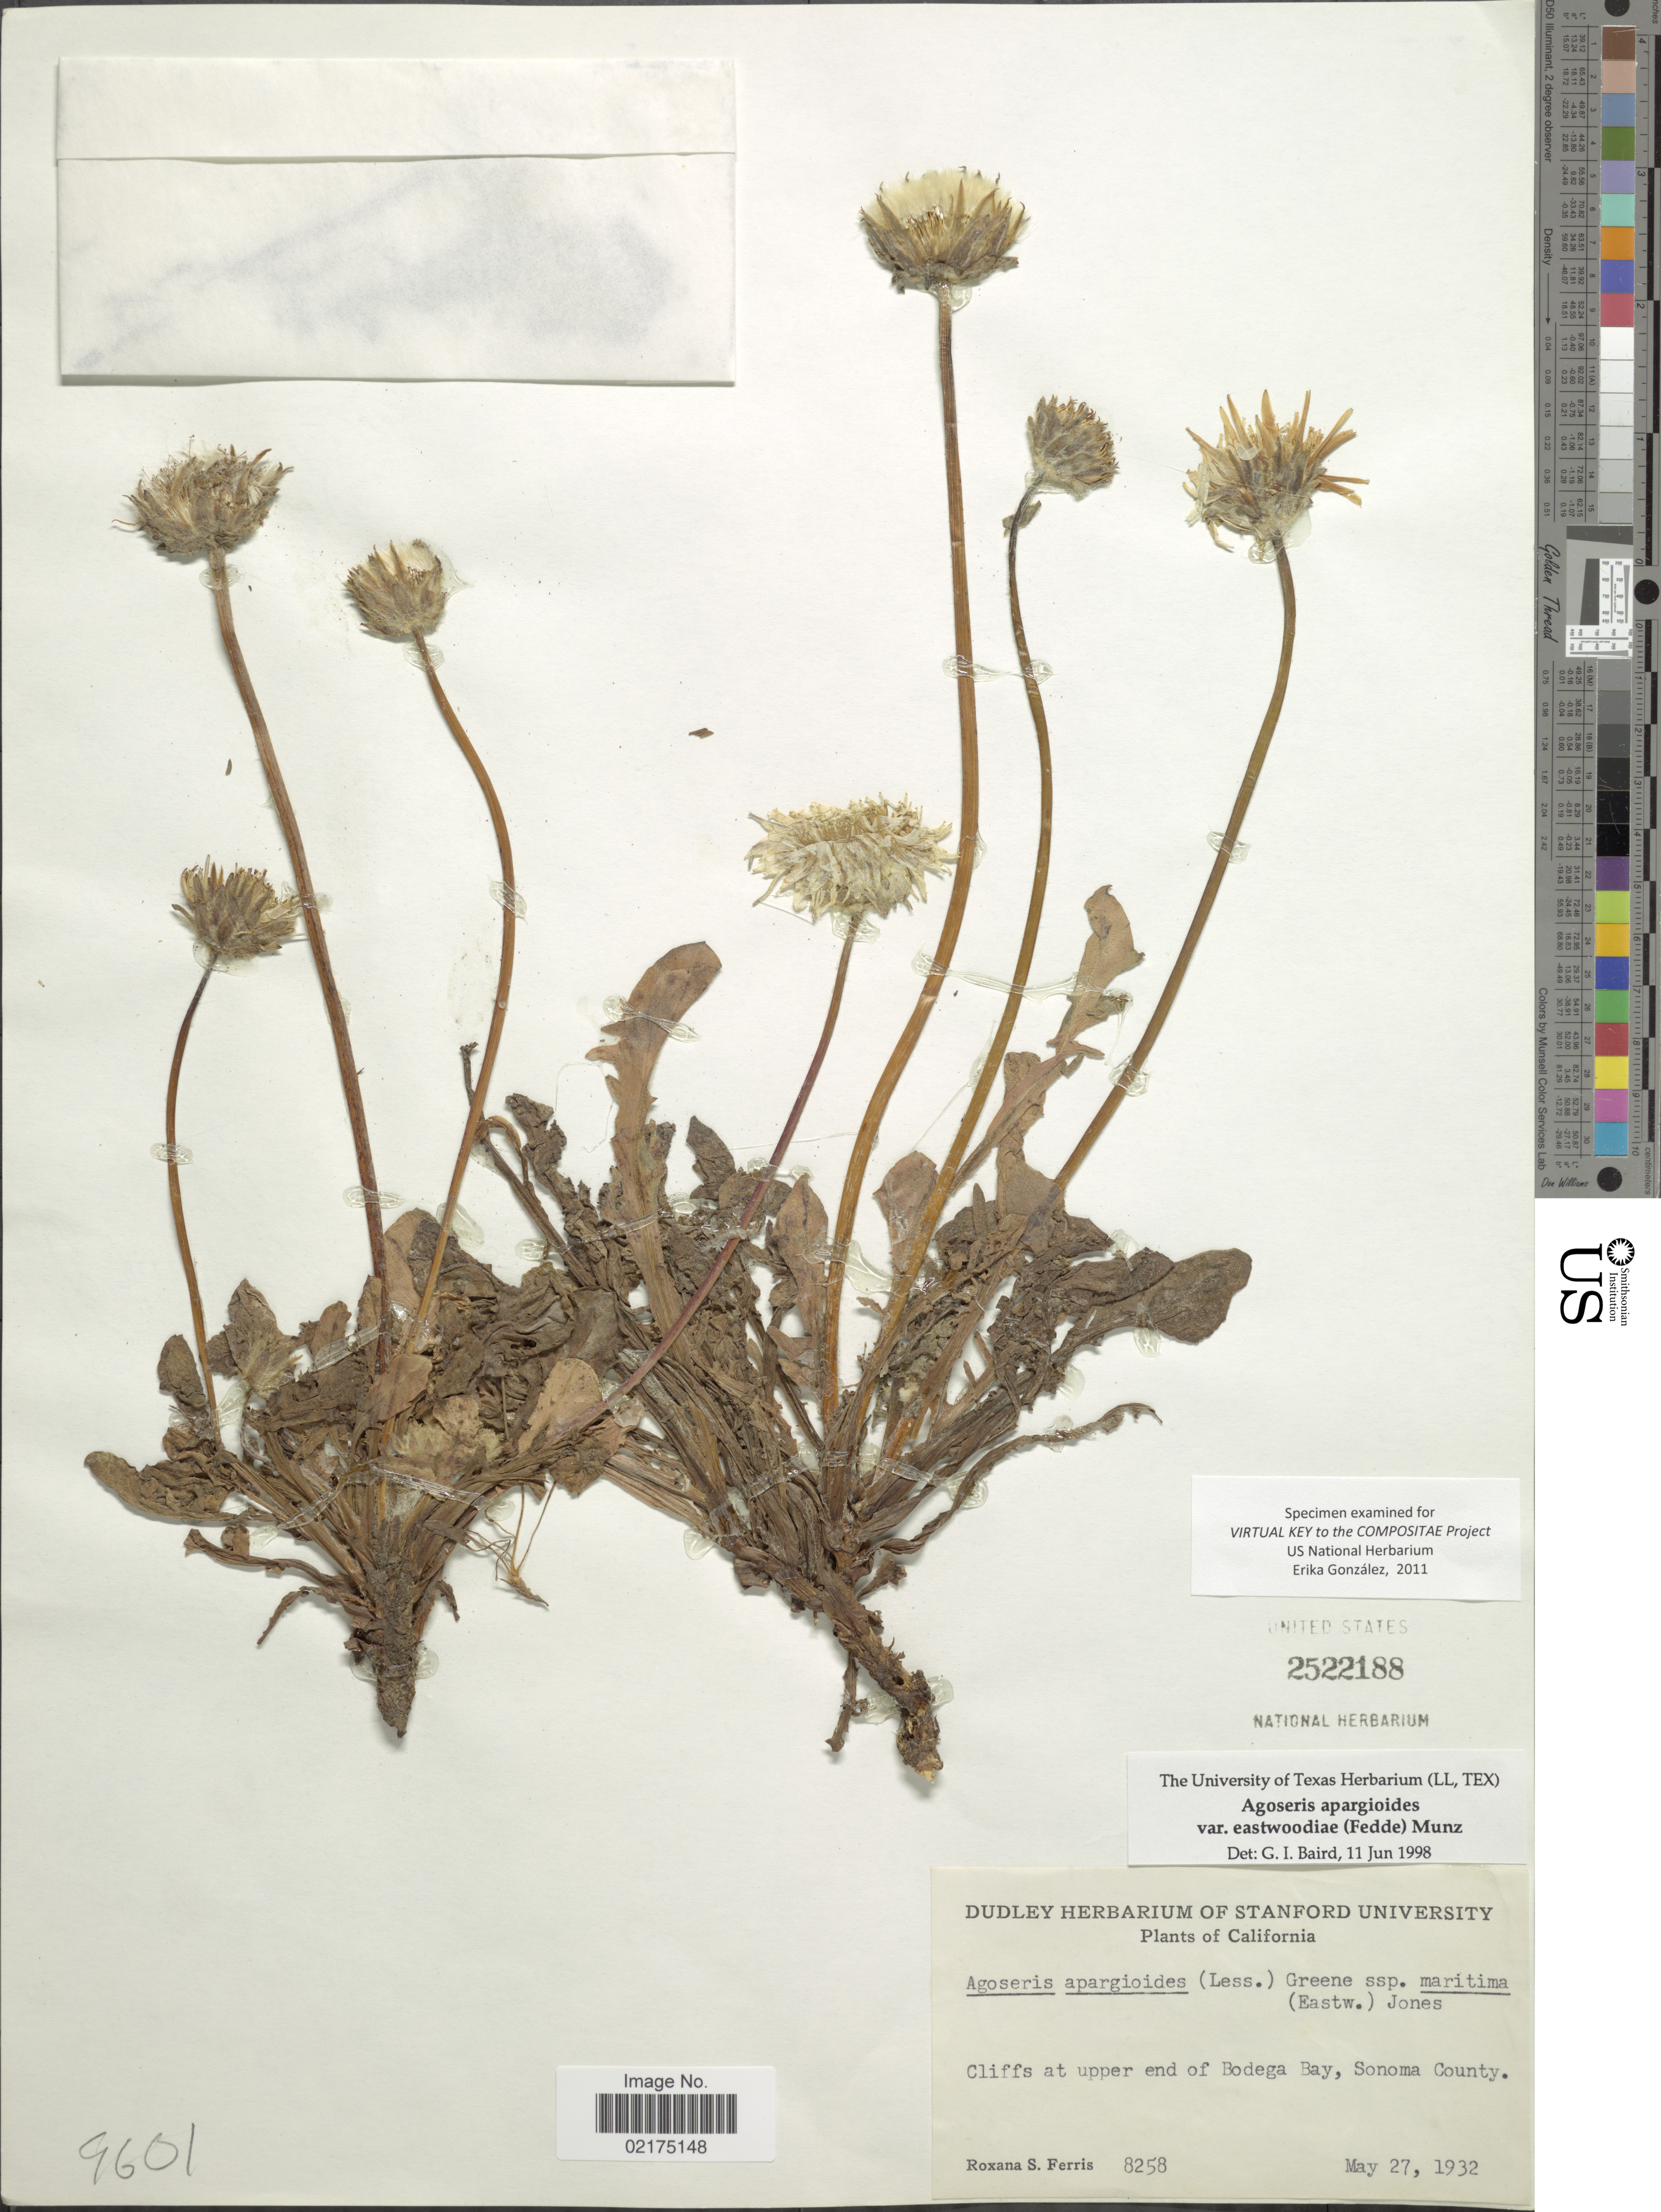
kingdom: Plantae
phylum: Tracheophyta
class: Magnoliopsida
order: Asterales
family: Asteraceae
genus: Agoseris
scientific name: Agoseris apargioides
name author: (Less.) Greene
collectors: R. S. Ferris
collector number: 8258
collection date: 1932-05-27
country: United States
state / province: California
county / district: Sonoma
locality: Cliffs at upper end of Bodega Bay, Sonoma County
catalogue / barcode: US 2522188